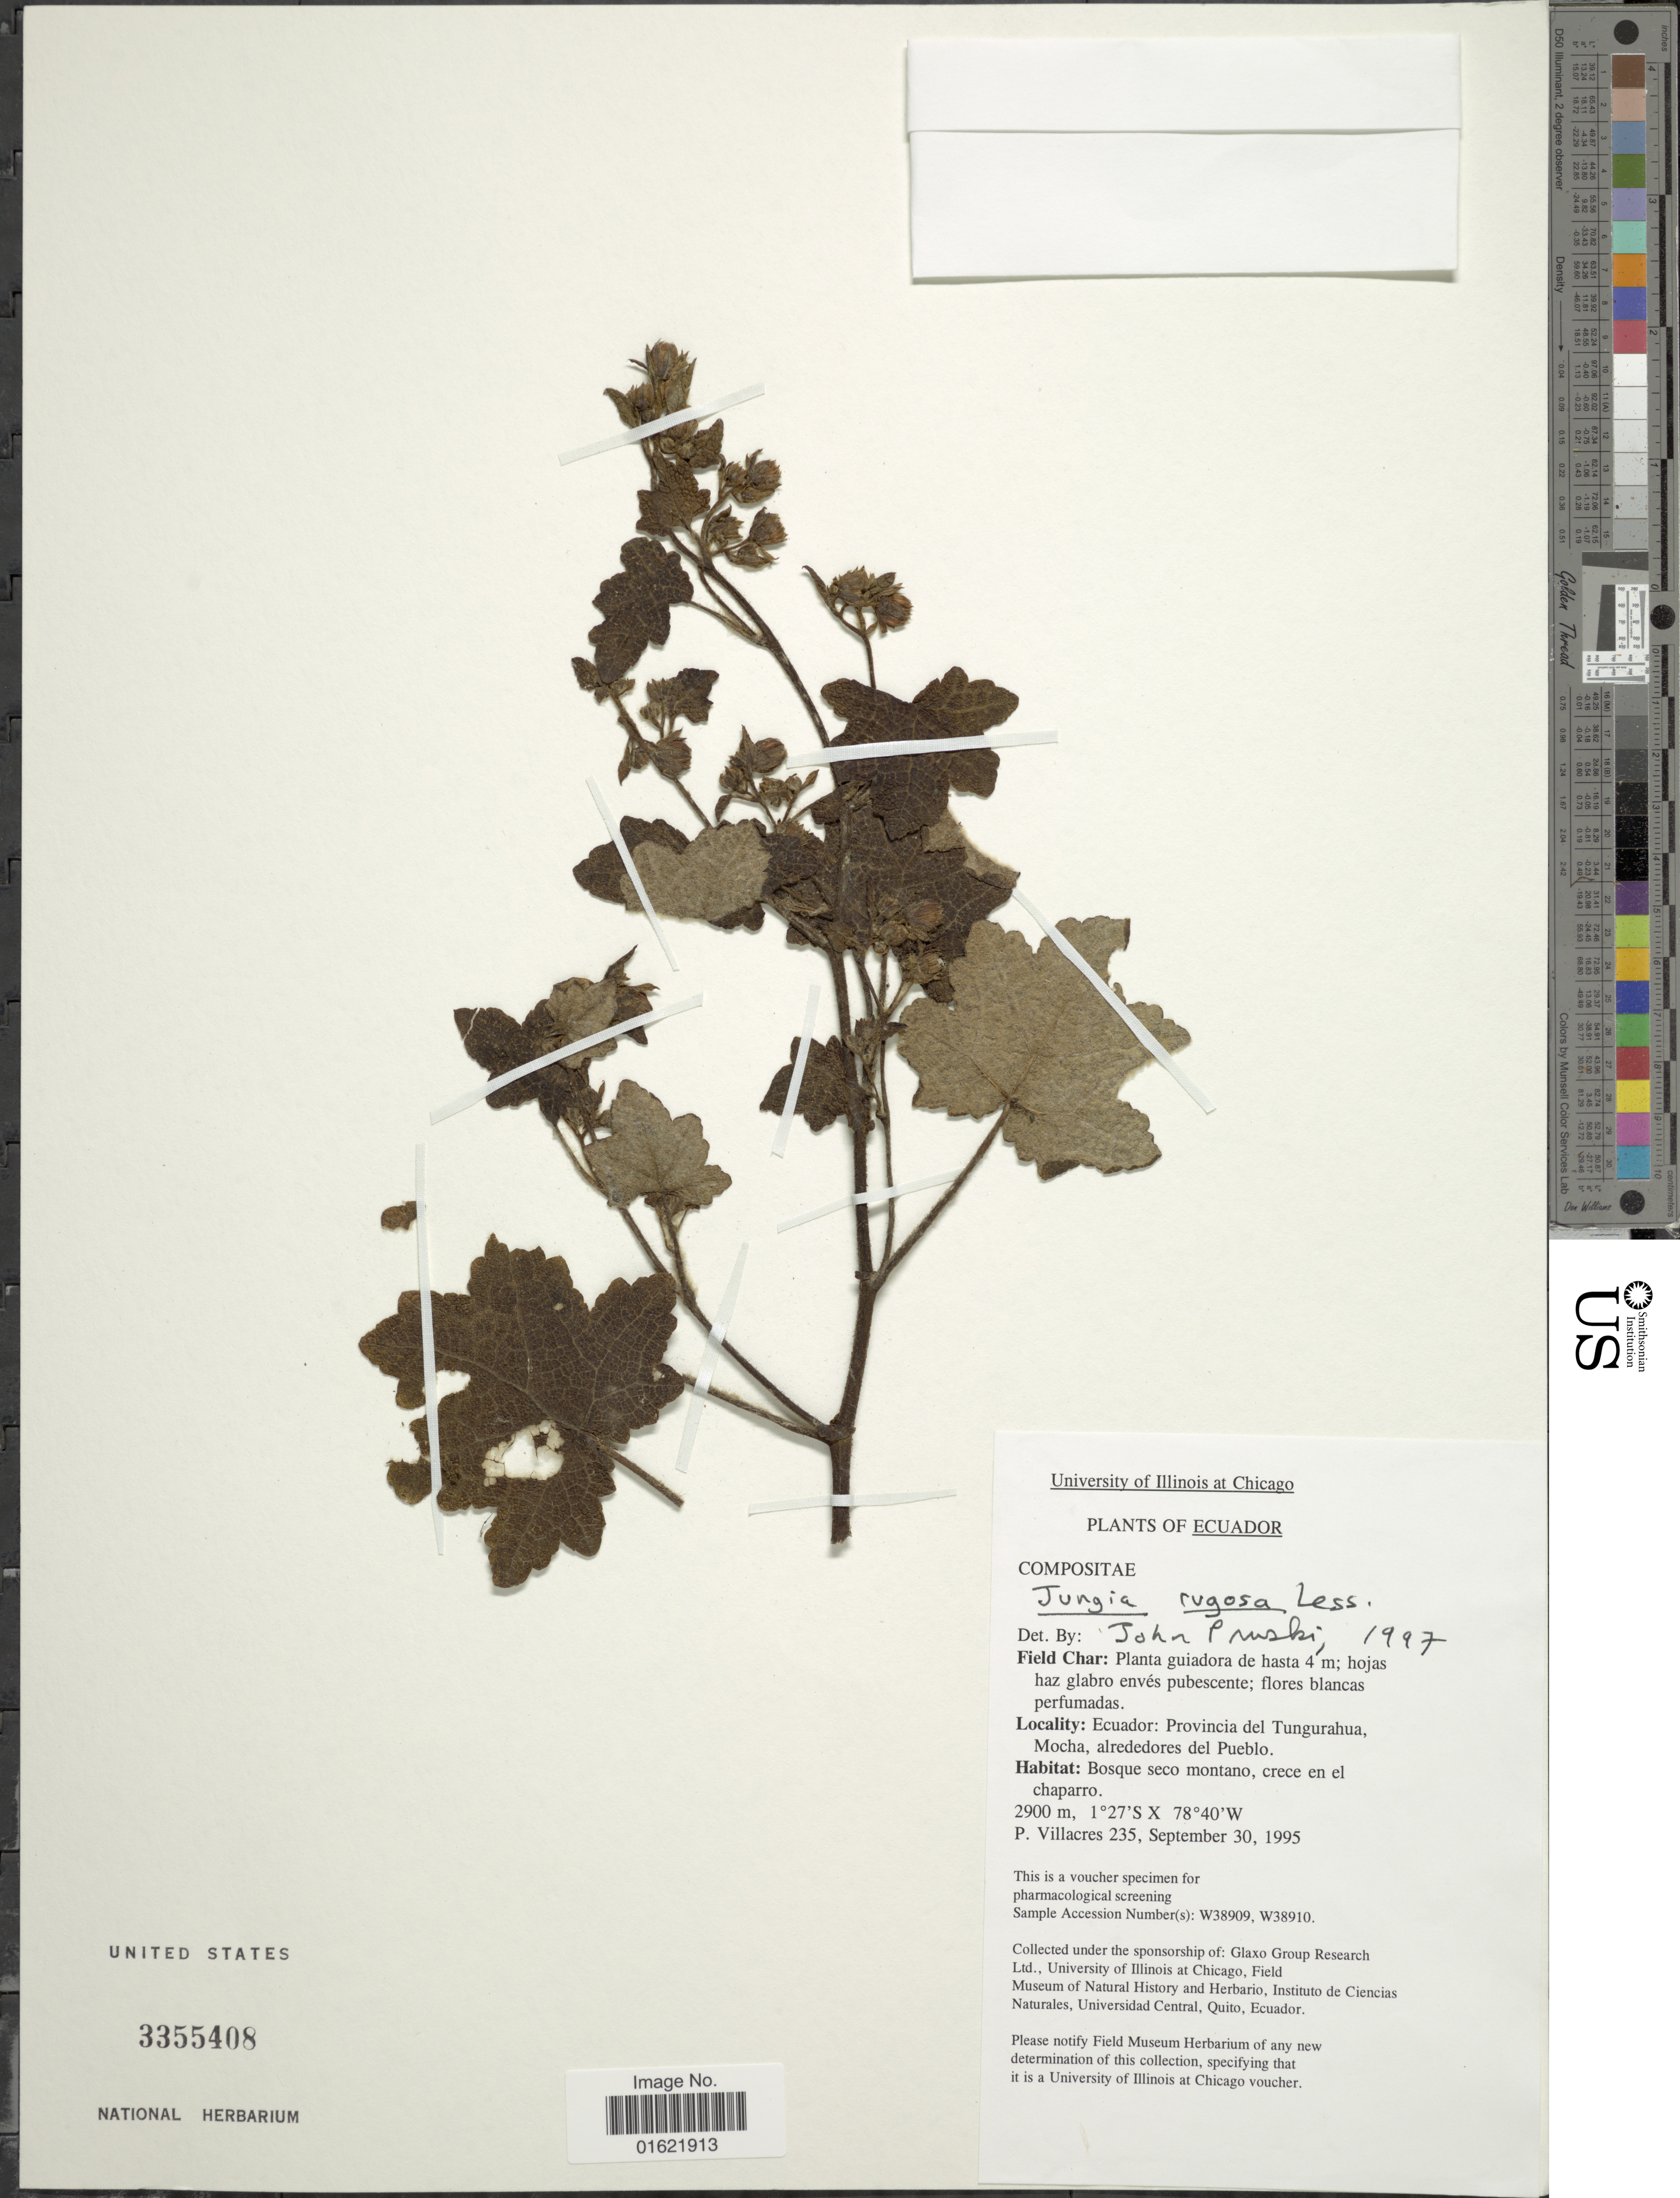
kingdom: Plantae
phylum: Tracheophyta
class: Magnoliopsida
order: Asterales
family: Asteraceae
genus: Jungia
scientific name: Jungia rugosa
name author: Less.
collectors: P. Villacres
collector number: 235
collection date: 1995-09-30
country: Ecuador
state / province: Tungurahua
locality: Ecuador: Provincia del Tungurahua, Mocha, alerededores del Pueblo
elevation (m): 2900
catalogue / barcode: US 3355408